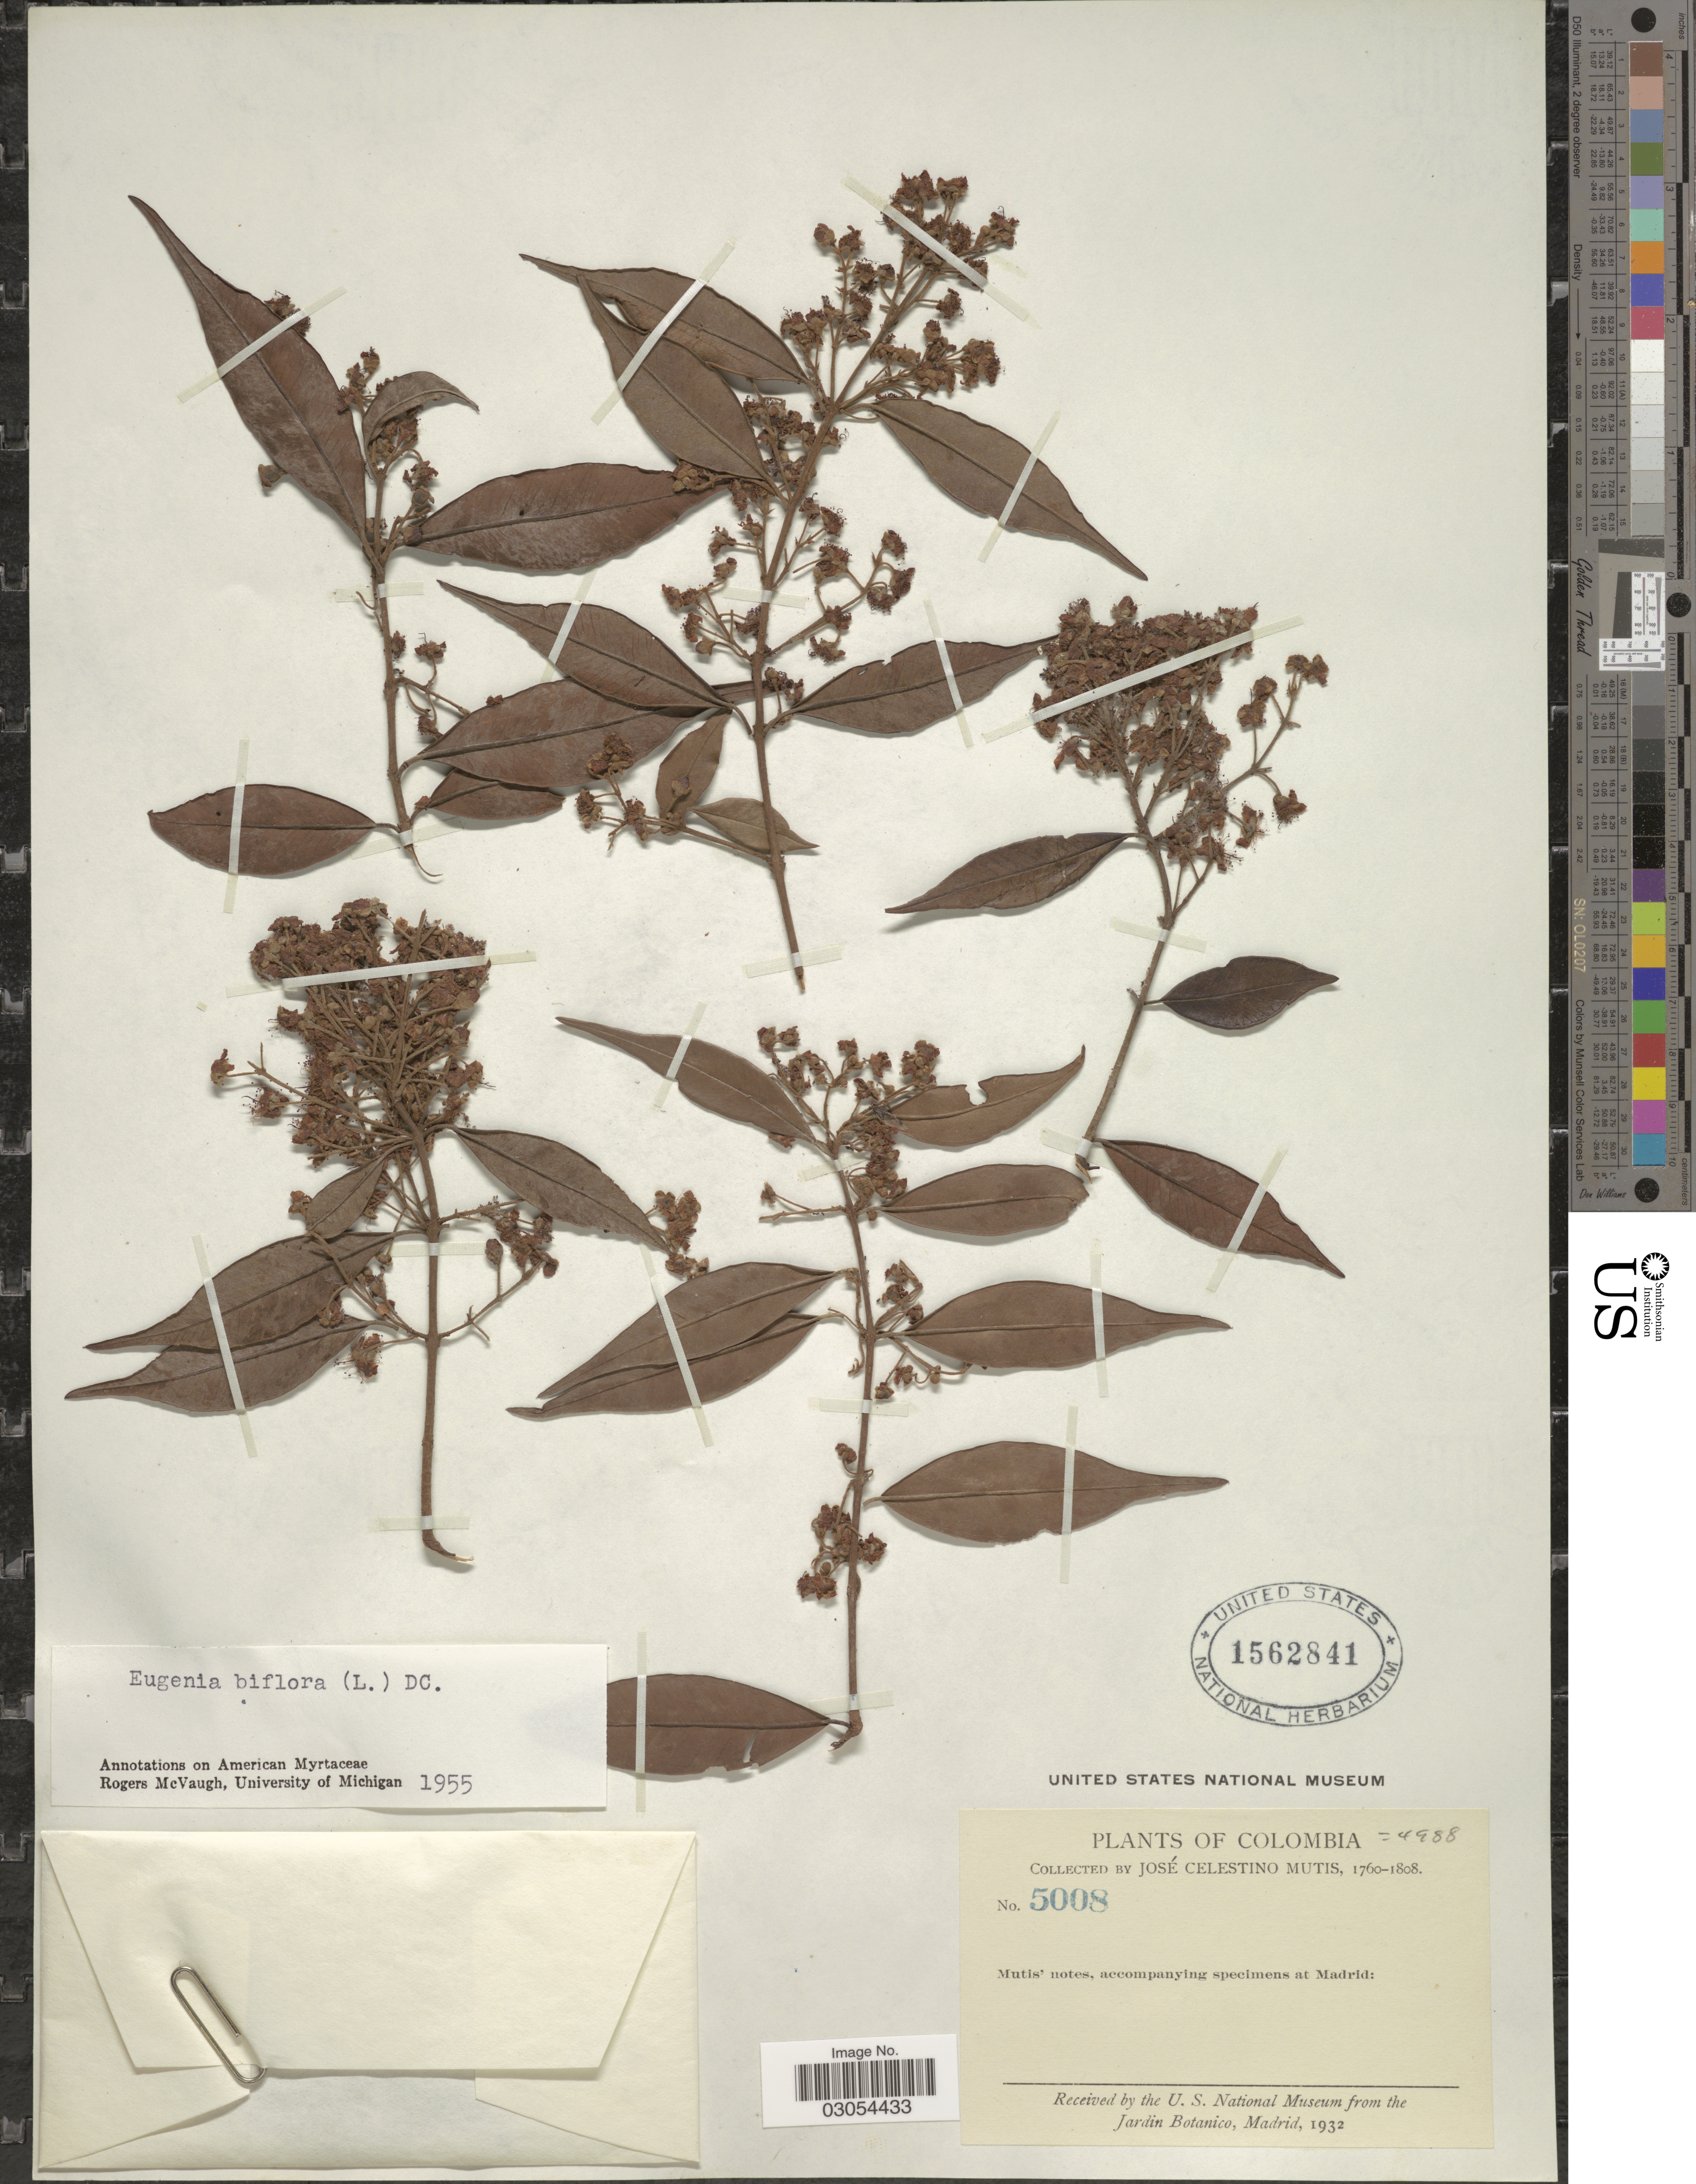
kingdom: Plantae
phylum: Tracheophyta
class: Magnoliopsida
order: Myrtales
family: Myrtaceae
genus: Eugenia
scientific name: Eugenia biflora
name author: (L.) DC.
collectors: J. C. B. Mutis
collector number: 5008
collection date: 1760/1808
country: Colombia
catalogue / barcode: US 1562841